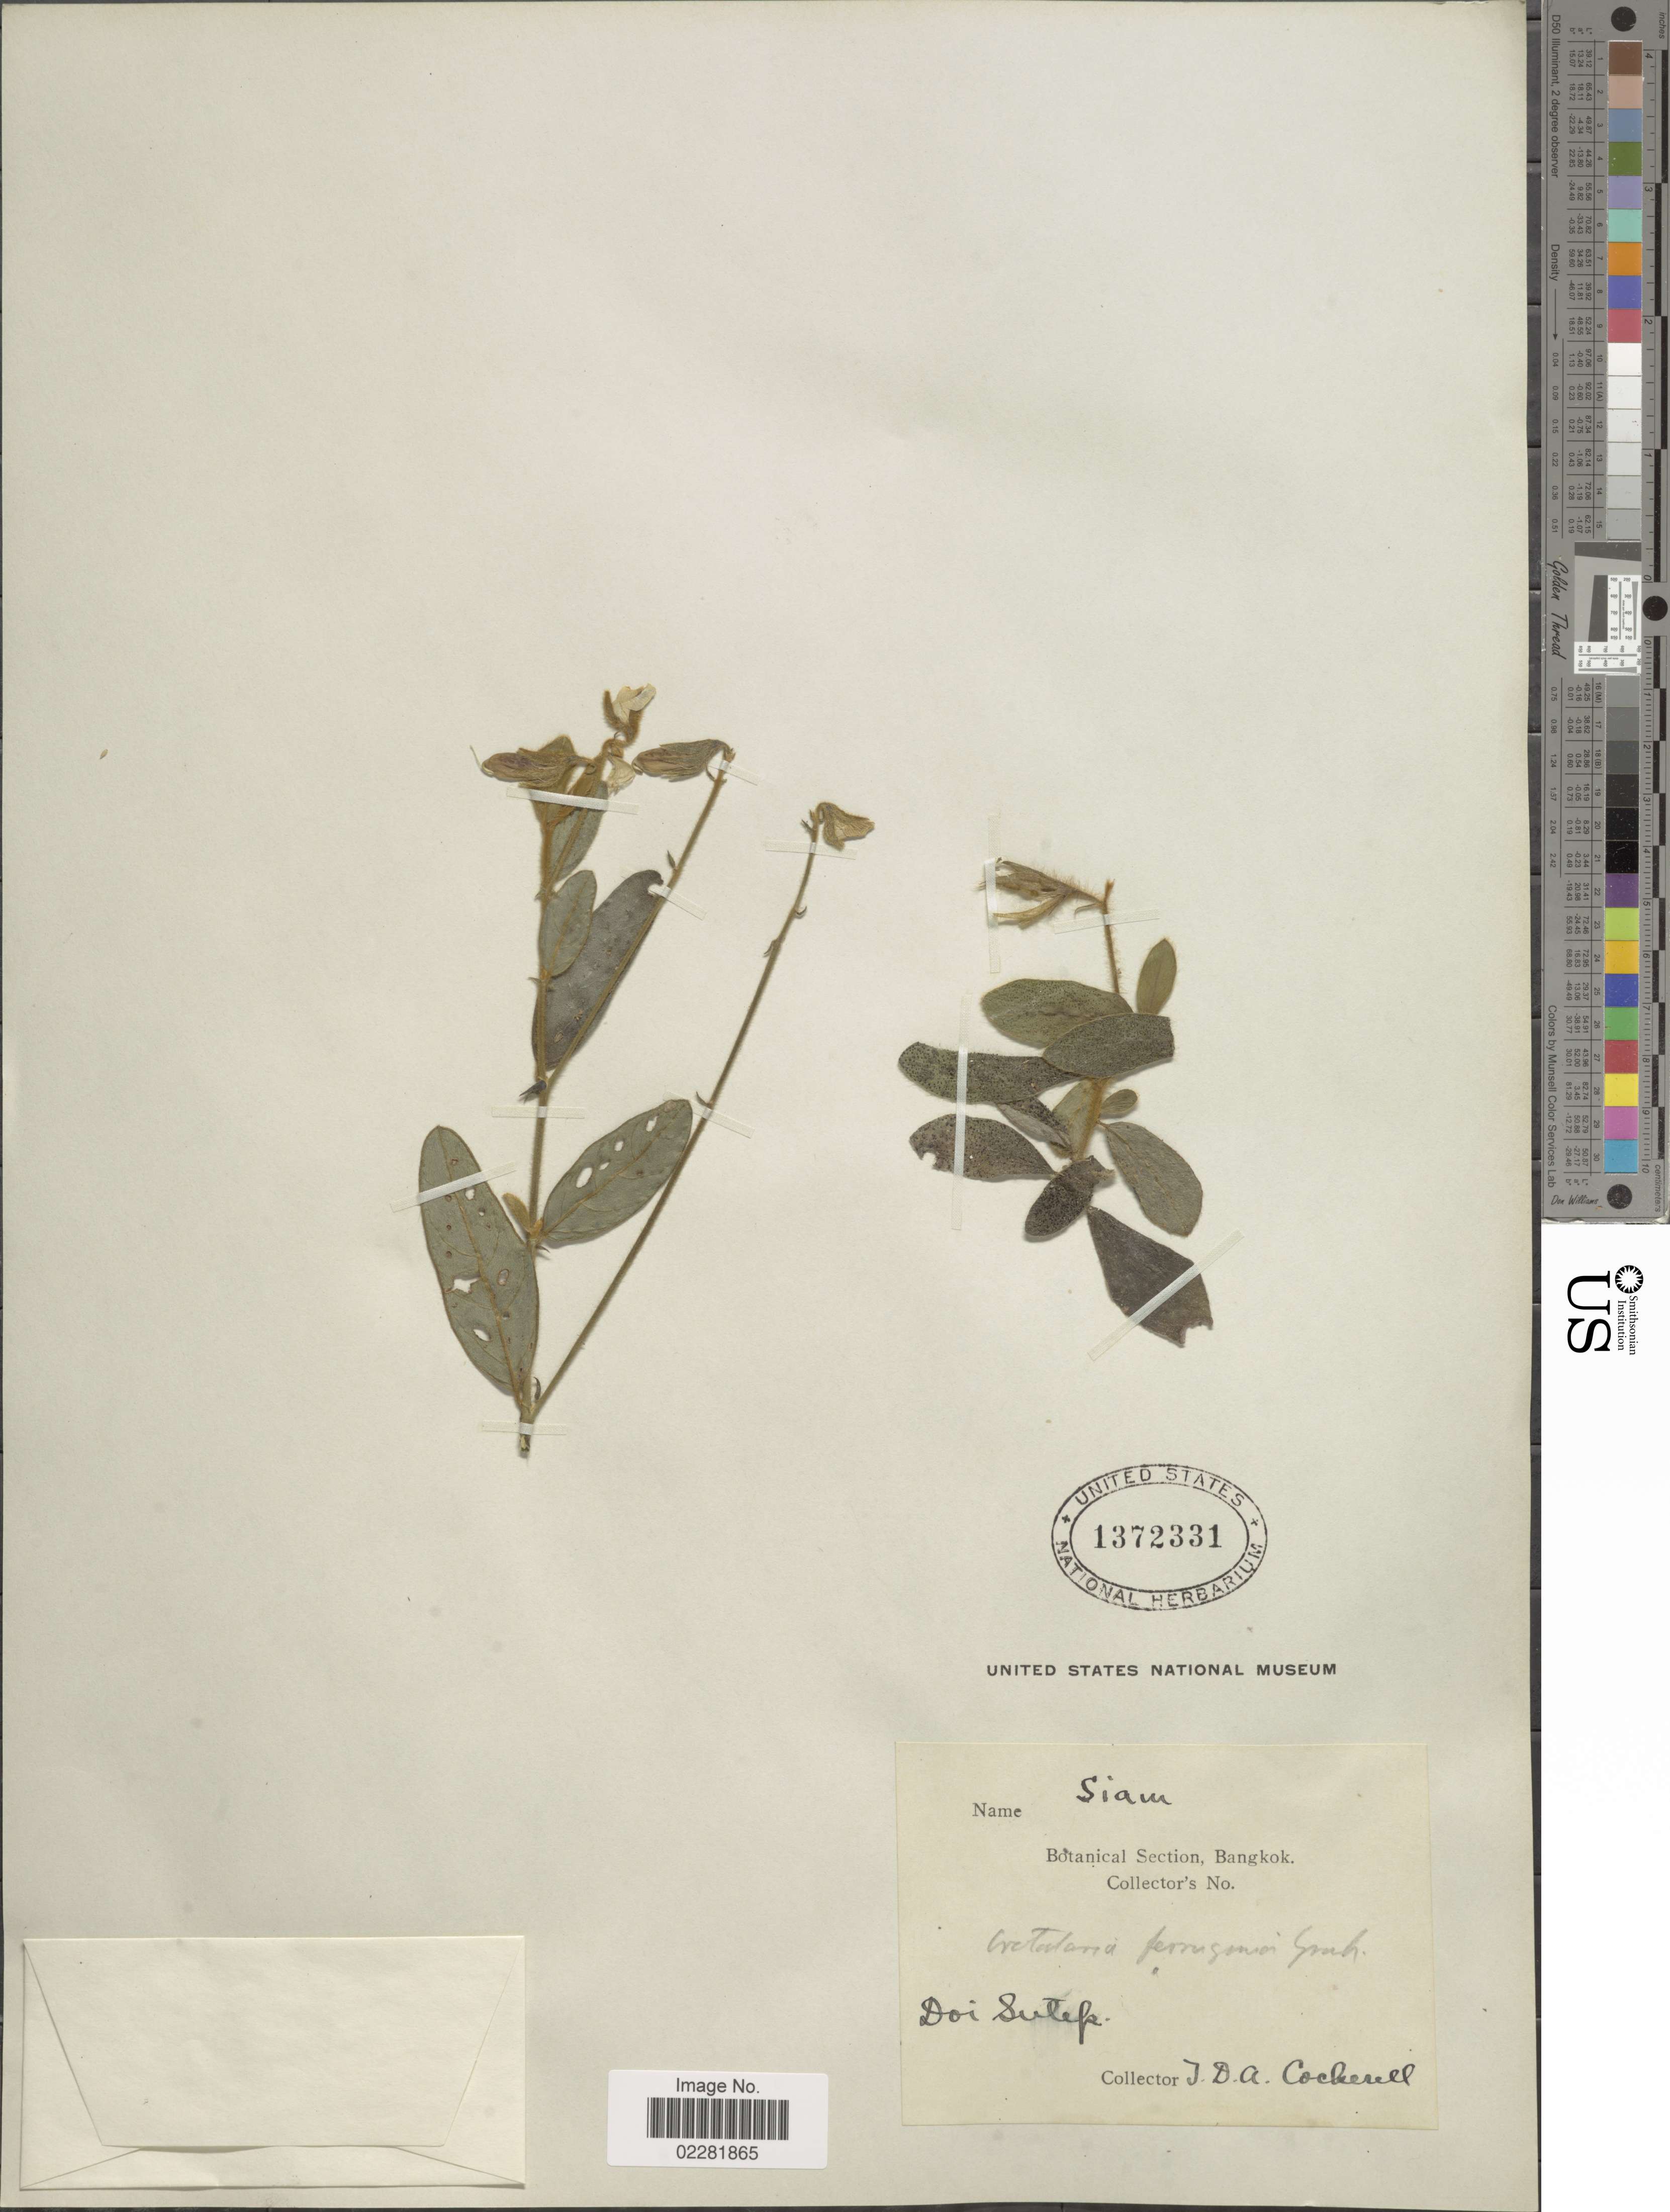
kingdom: Plantae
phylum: Tracheophyta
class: Magnoliopsida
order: Fabales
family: Fabaceae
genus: Crotalaria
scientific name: Crotalaria ferruginea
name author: Graham ex Benth.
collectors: T. Cockerell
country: Thailand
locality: Siam, Doi Sutep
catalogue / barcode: US 1372331